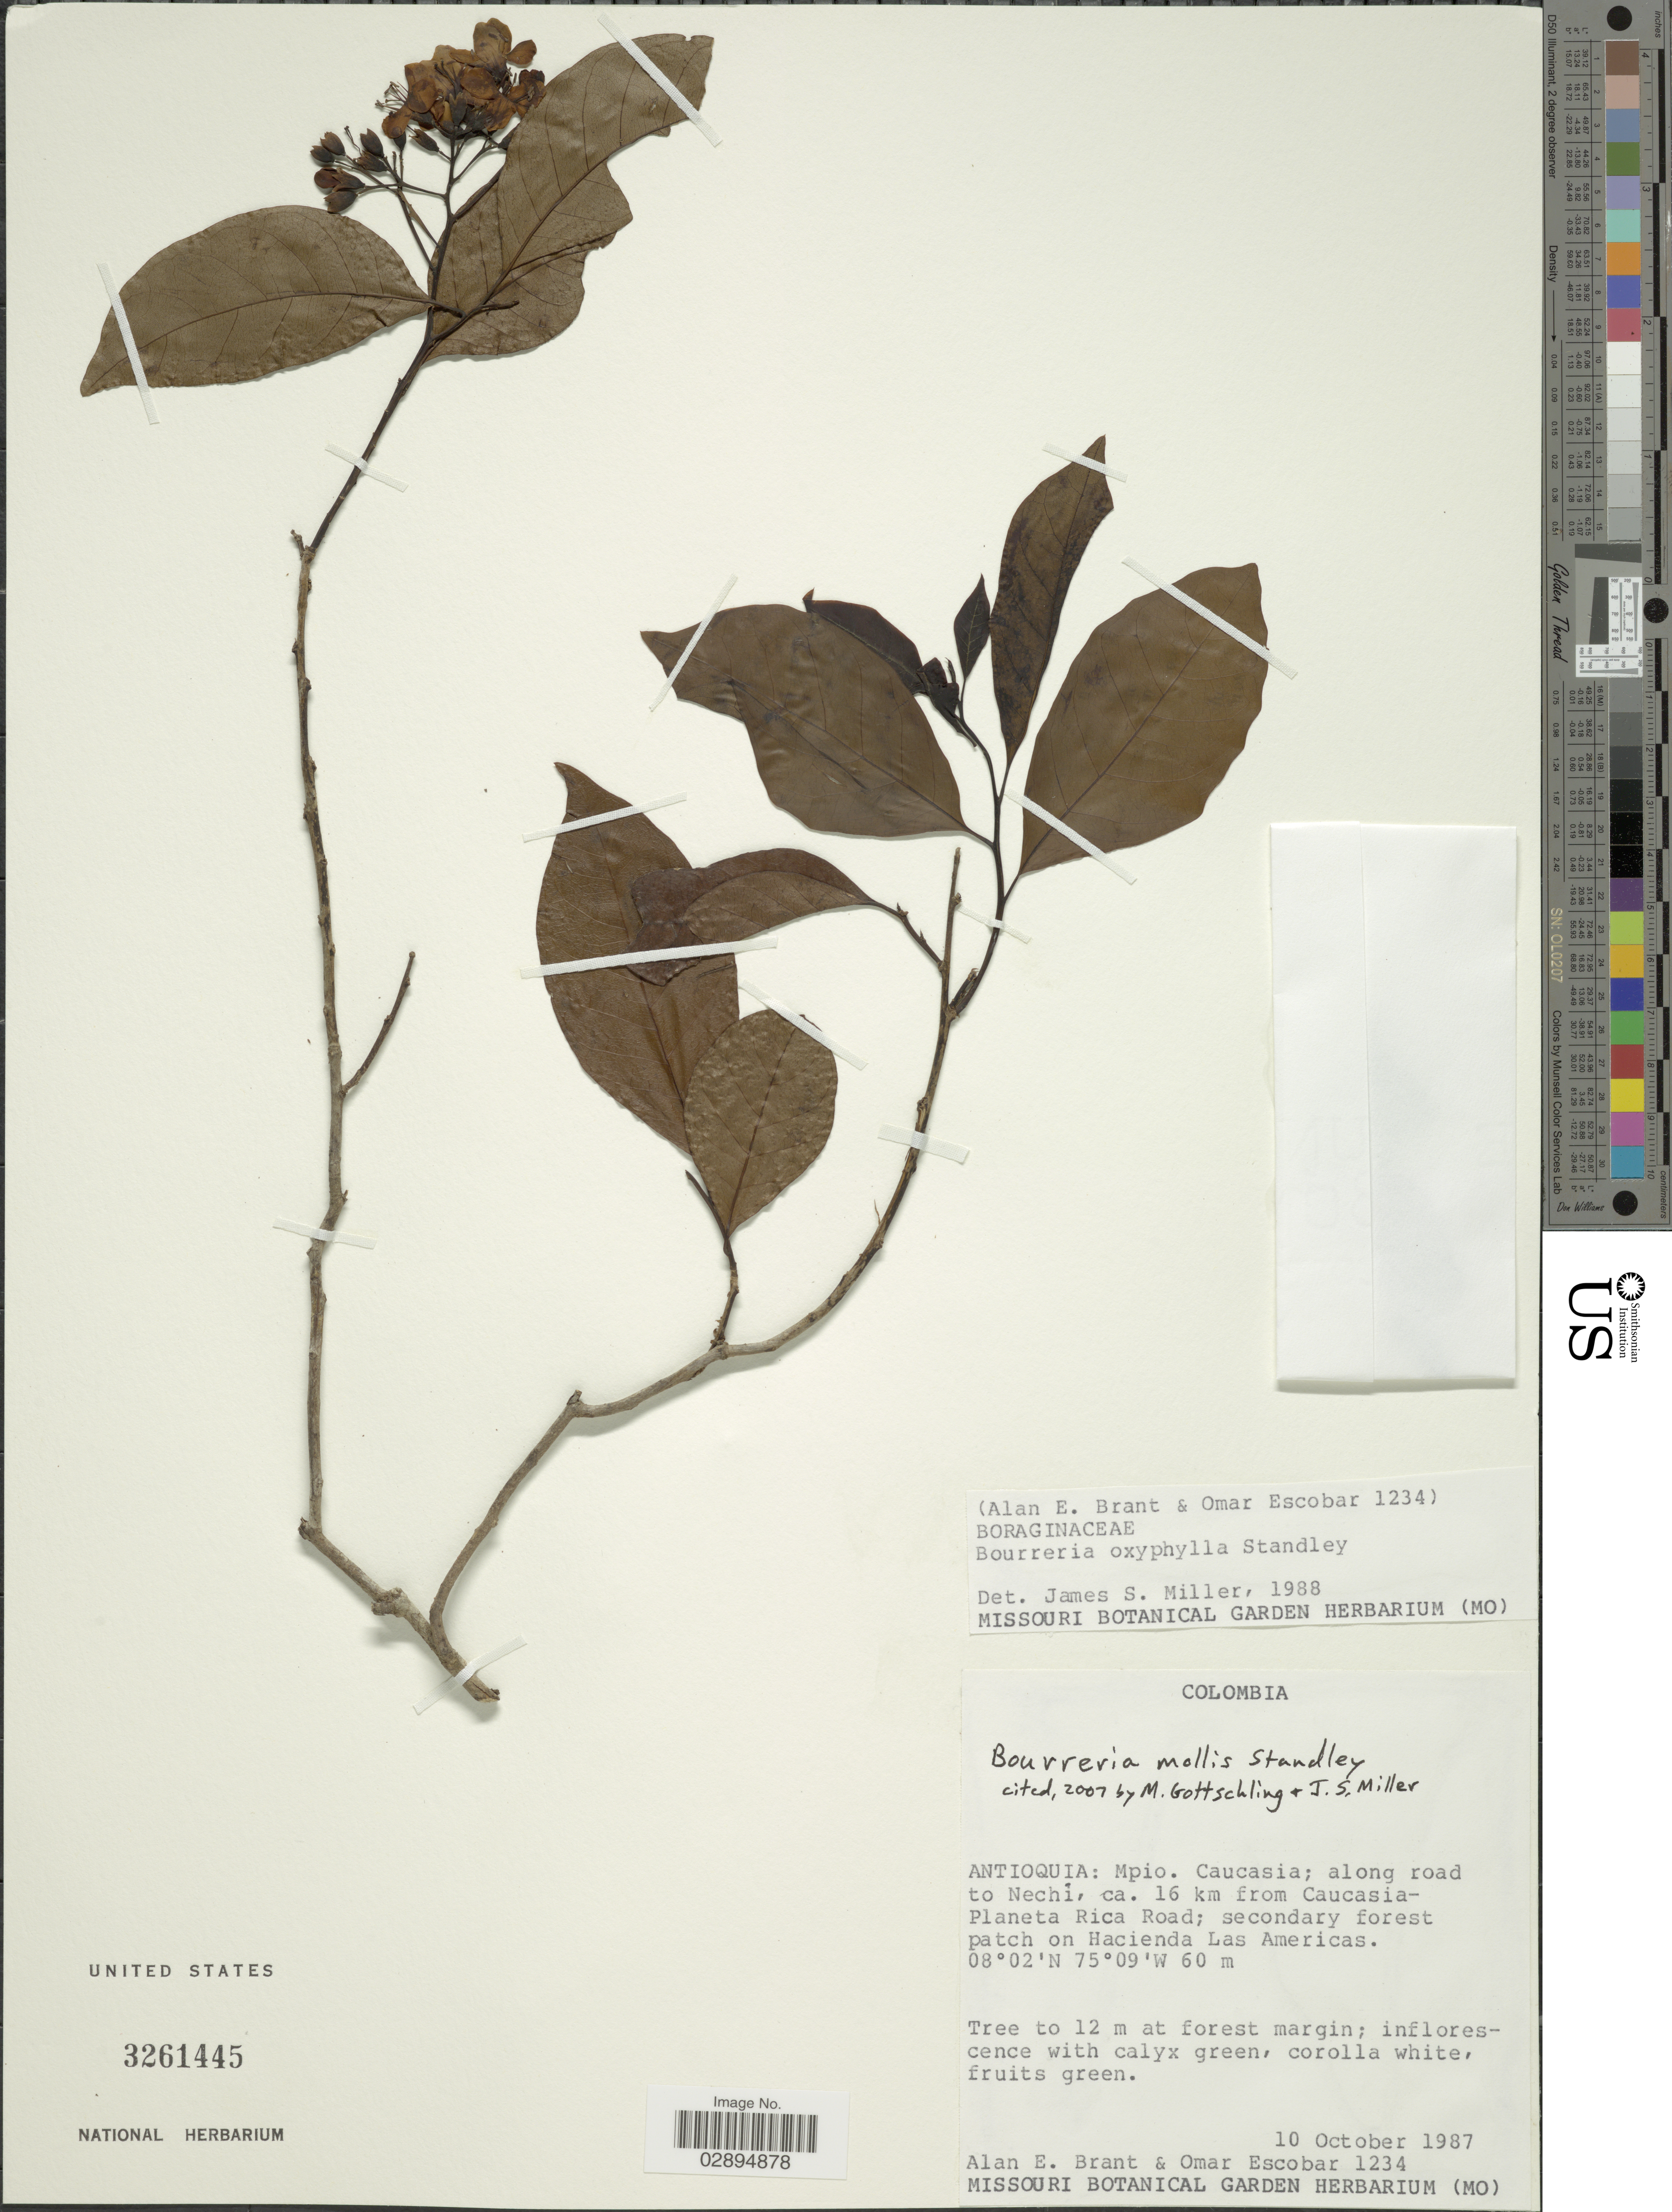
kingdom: Plantae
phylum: Tracheophyta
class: Magnoliopsida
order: Boraginales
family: Ehretiaceae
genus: Bourreria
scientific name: Bourreria mollis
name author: Standl.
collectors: A. Brant & O. D. Escobar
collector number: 1234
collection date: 1987-10-10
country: Colombia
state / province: Antioquia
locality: Mpio. Caucasia; along road to Nechí, ca. 16 km from Caucasia-Planeta Rica Road; secondary forest patch on Hacienda Las Americas.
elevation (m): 60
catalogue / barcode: US 3261445